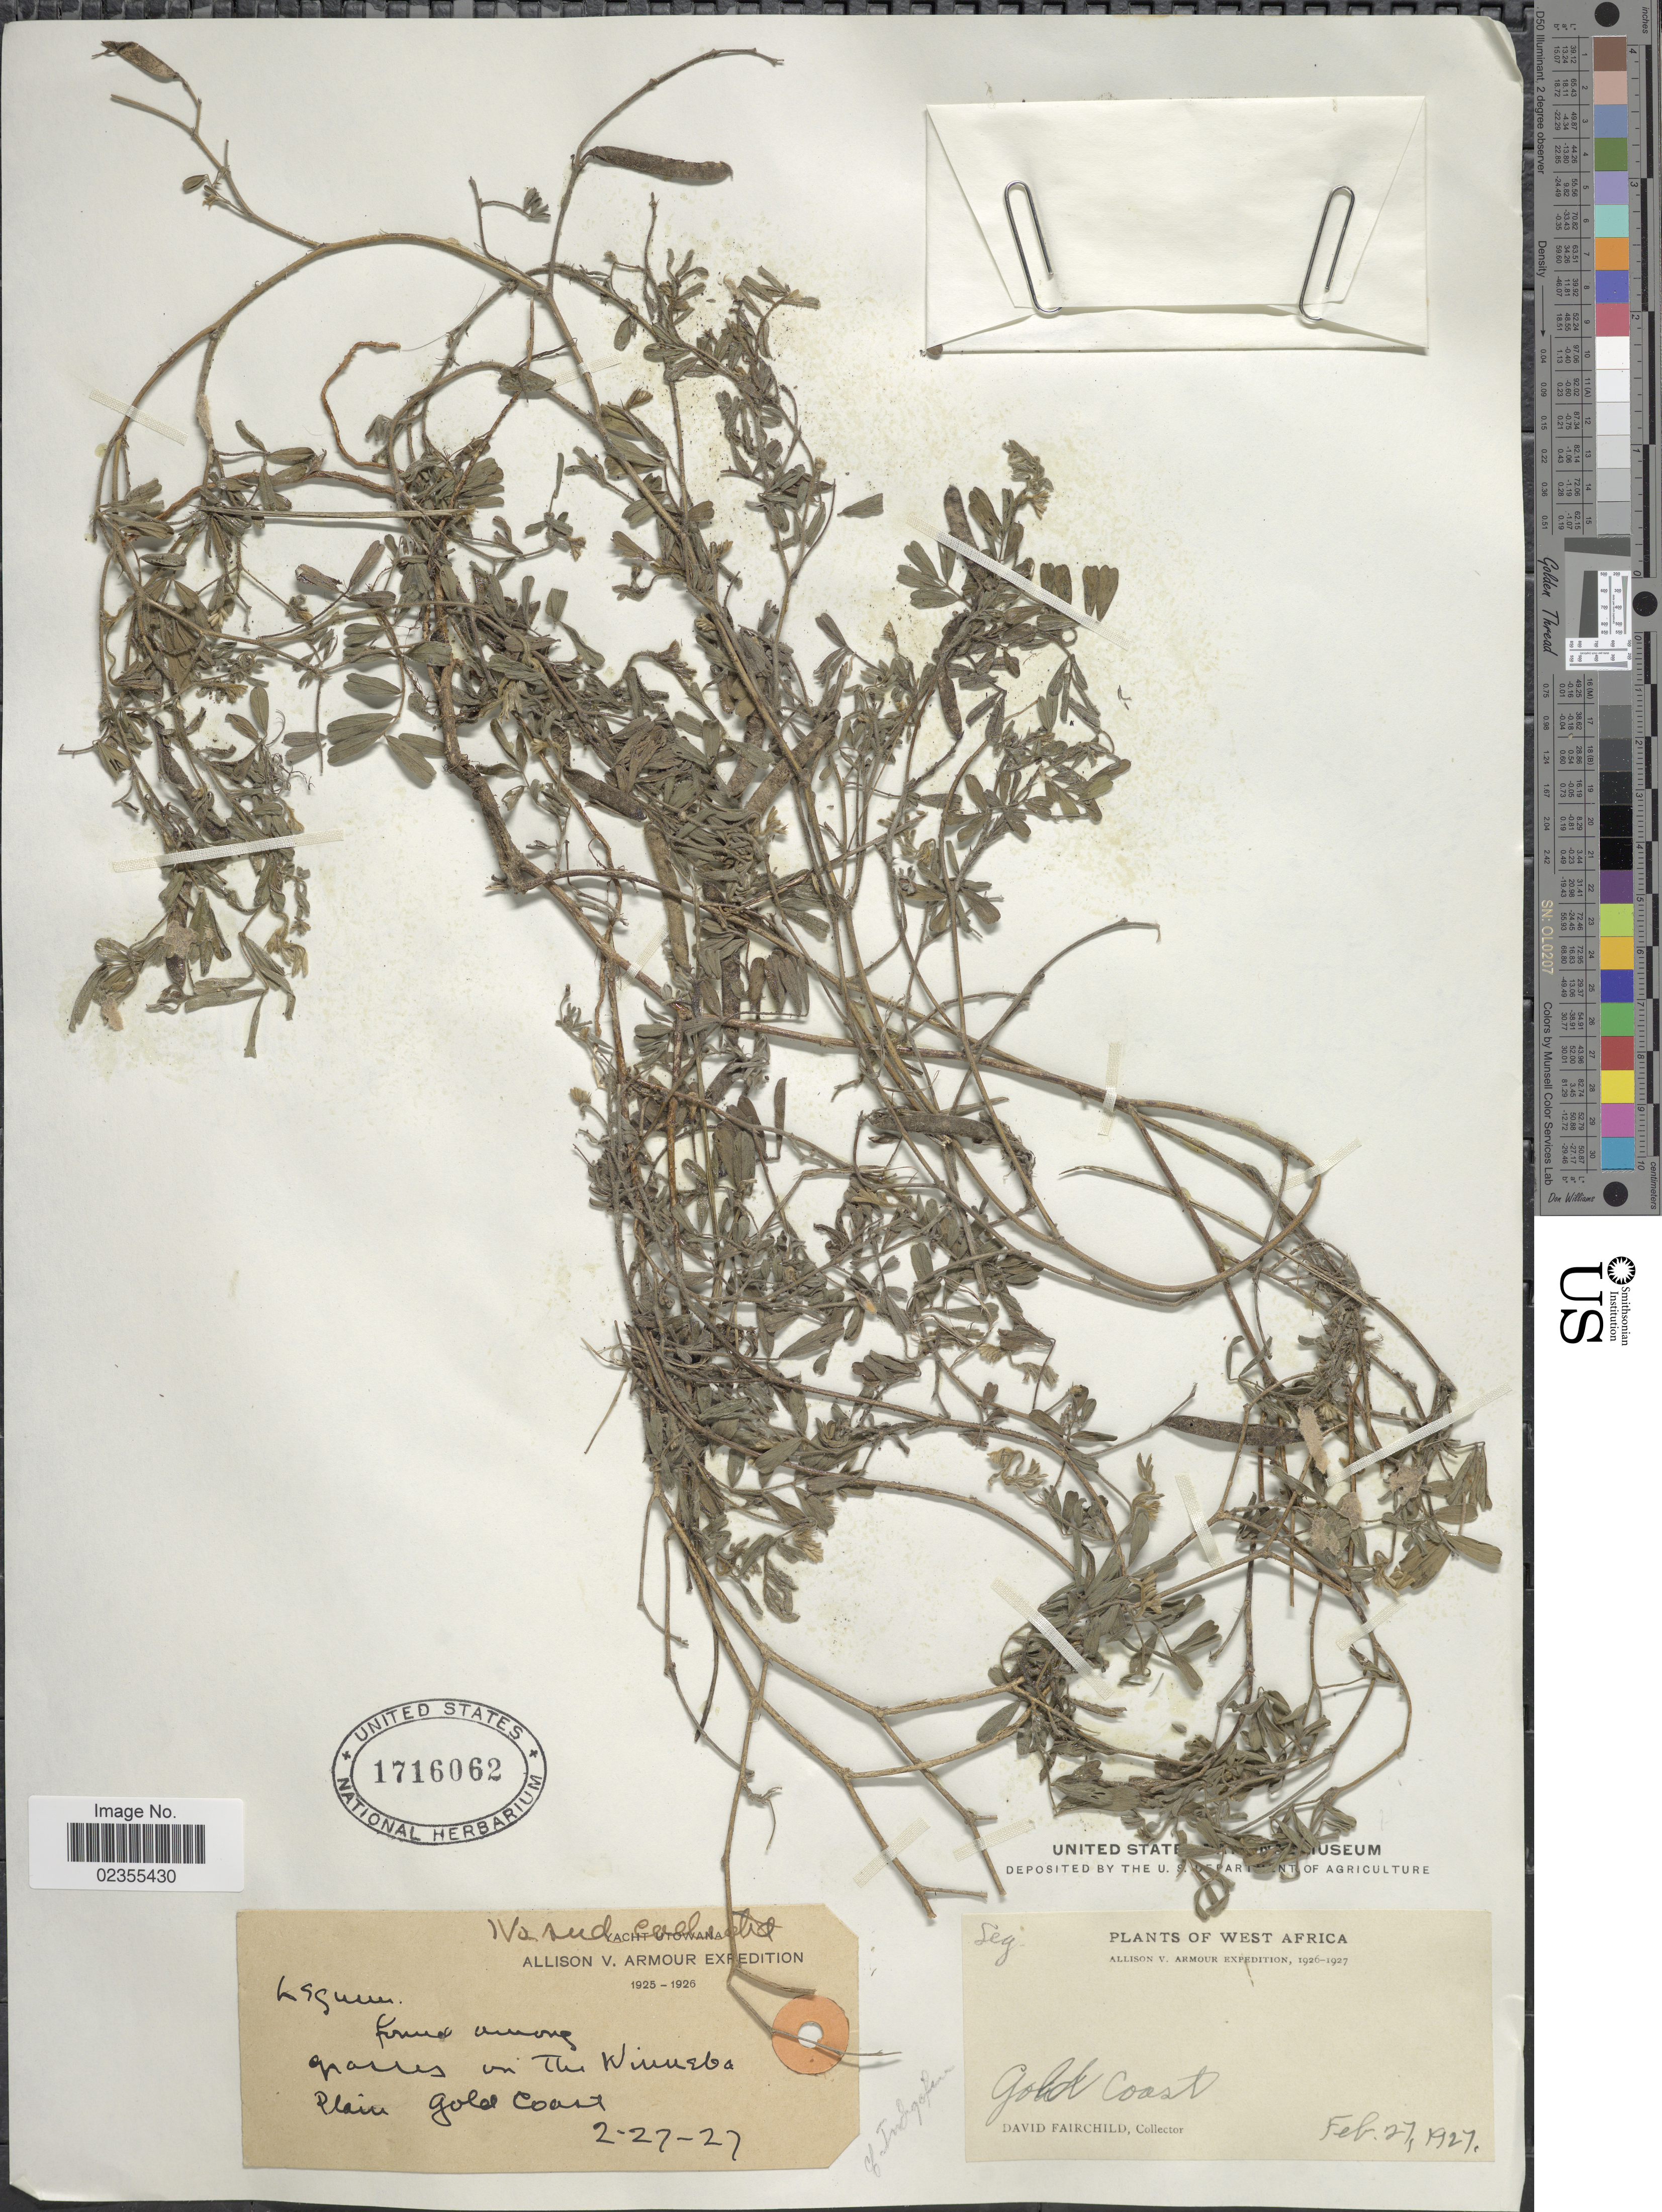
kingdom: Plantae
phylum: Tracheophyta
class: Magnoliopsida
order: Fabales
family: Fabaceae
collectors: D. Fairchild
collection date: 1927-02-27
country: Ghana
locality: West Africa, Gold Coast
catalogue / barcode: US 1716062